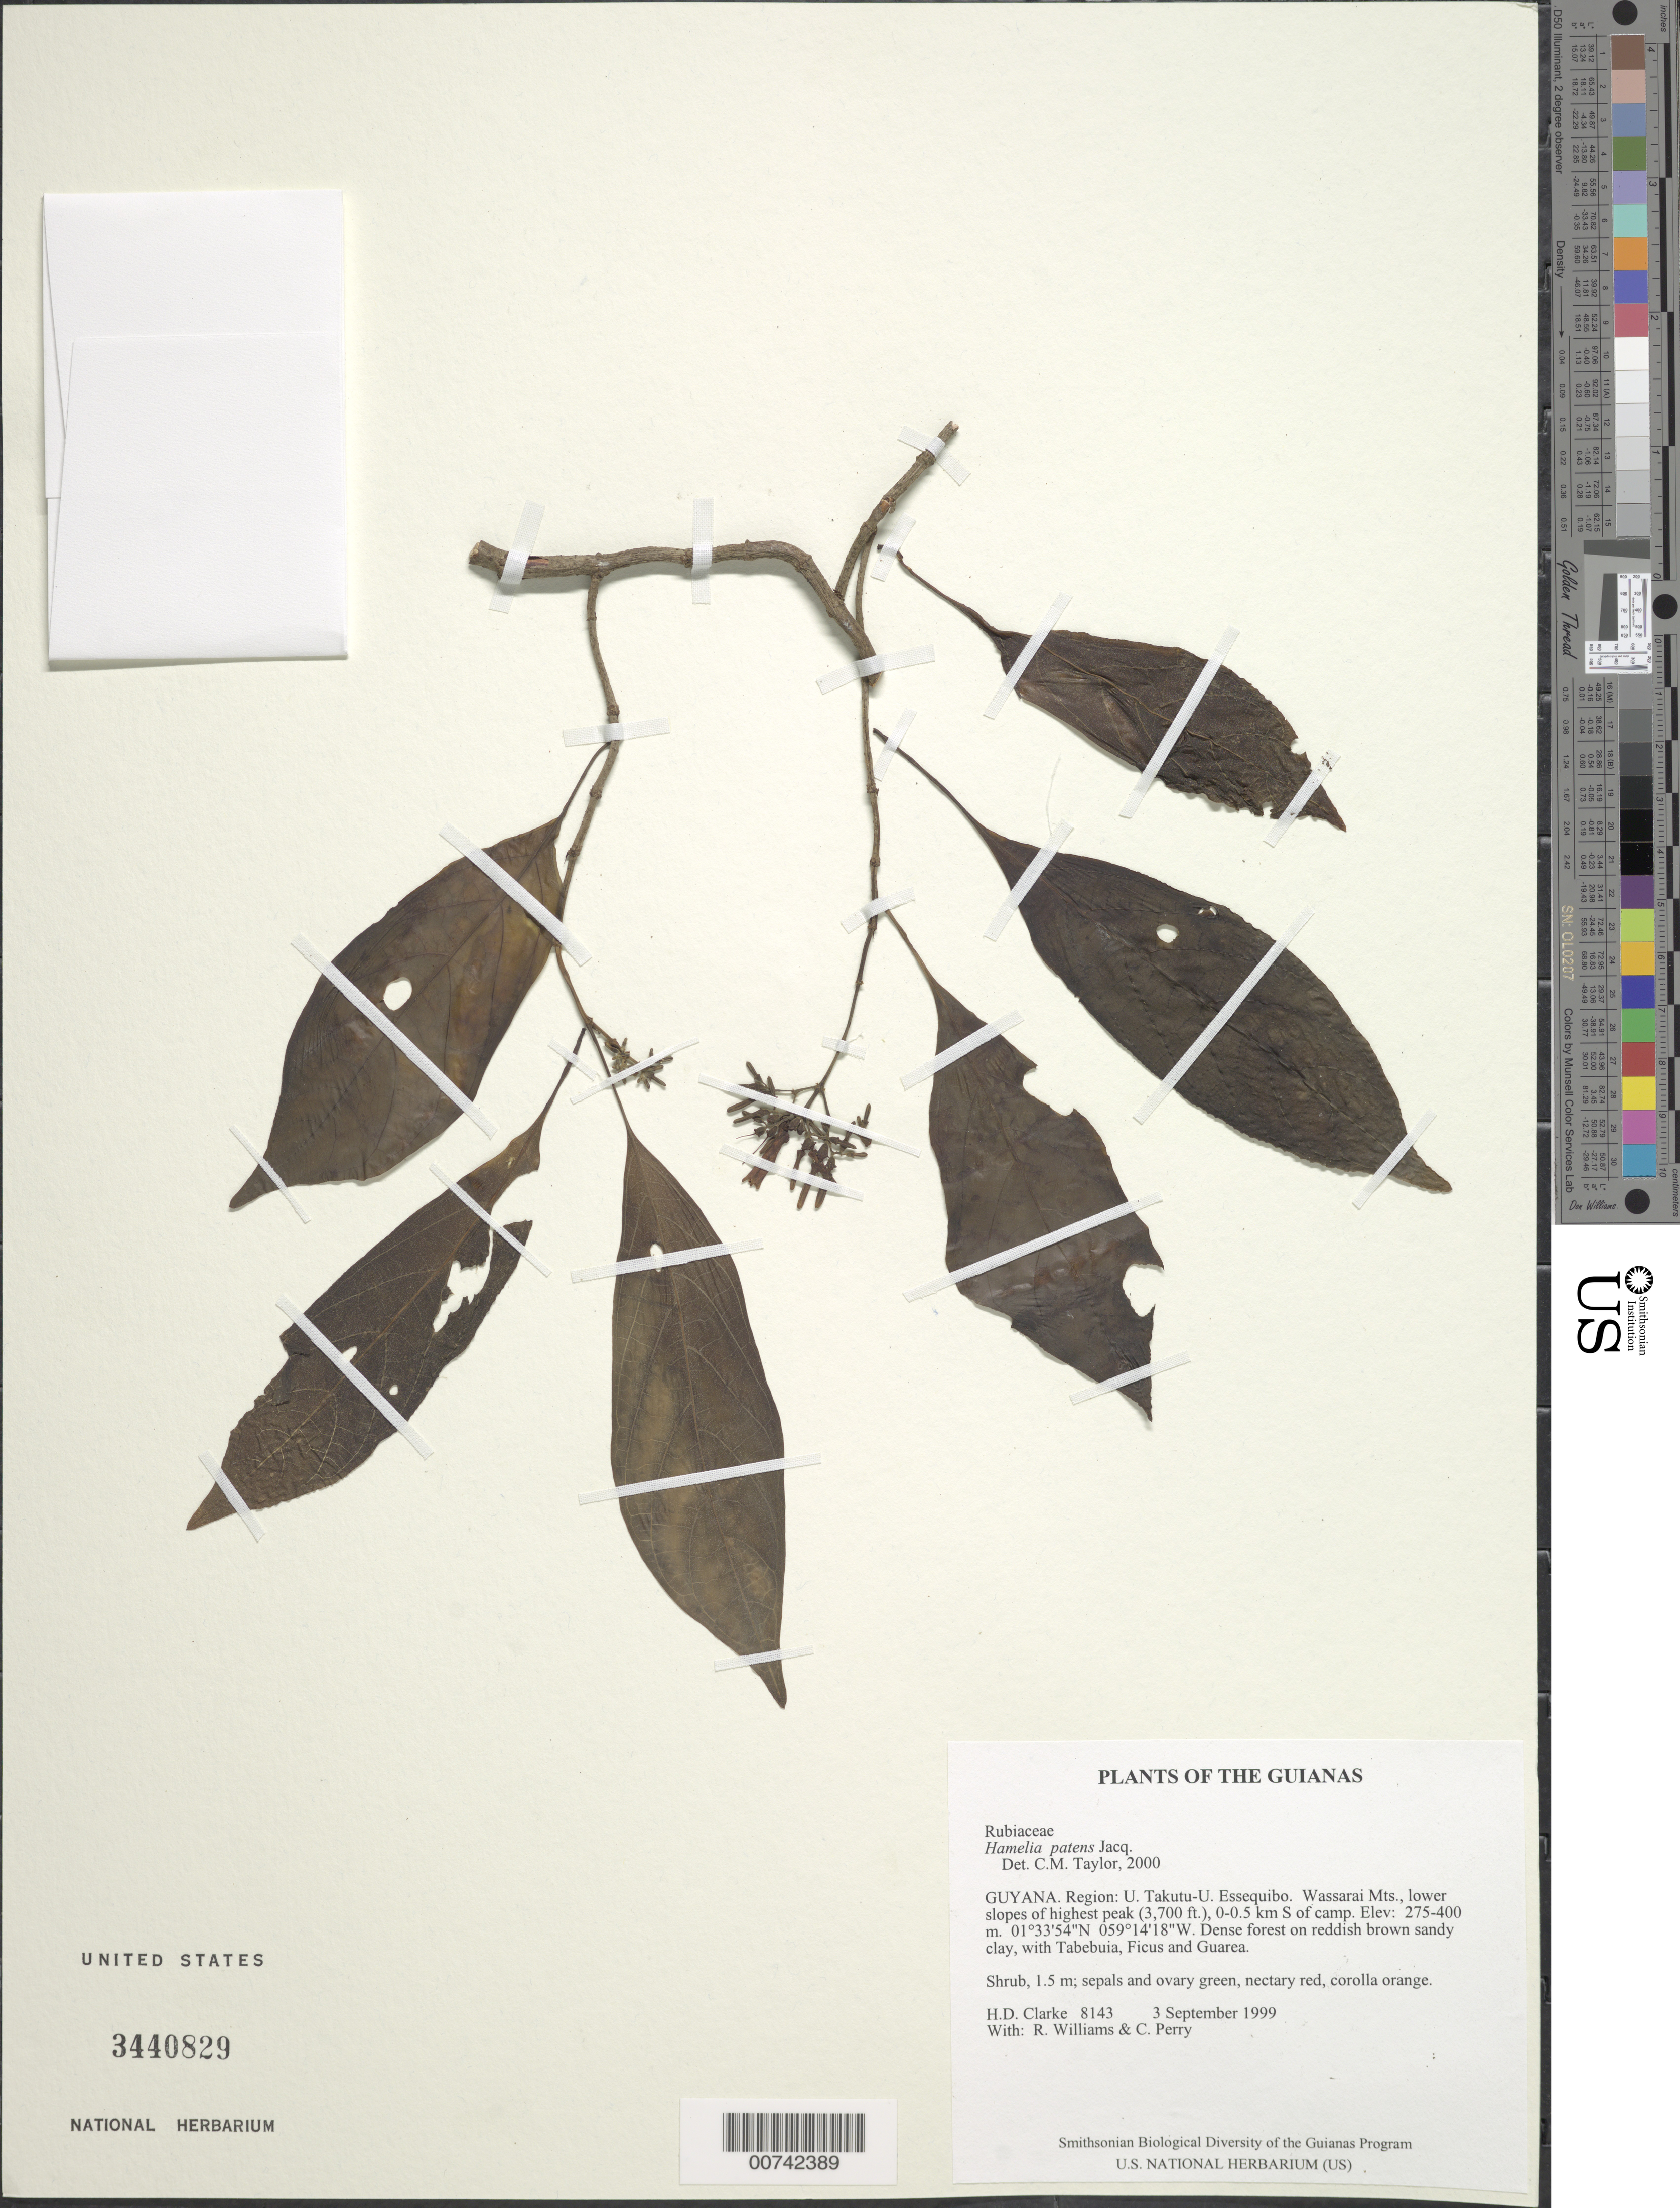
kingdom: Plantae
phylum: Tracheophyta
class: Magnoliopsida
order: Gentianales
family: Rubiaceae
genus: Hamelia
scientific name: Hamelia patens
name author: Jacq.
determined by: Taylor, Charlotte M.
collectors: H. D. Clarke, R. Williams & C. Perry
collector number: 8143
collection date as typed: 3 September 1999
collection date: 1999-09-03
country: Guyana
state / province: U. Takutu-U. Essequibo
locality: Wassarai Mts., lower slopes of highest peak (3,700 ft.), 0-0.5 km S of camp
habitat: Dense forest on reddish brown sandy clay, with Tabebuia, Ficus and Guarea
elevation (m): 275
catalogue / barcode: US 3440829